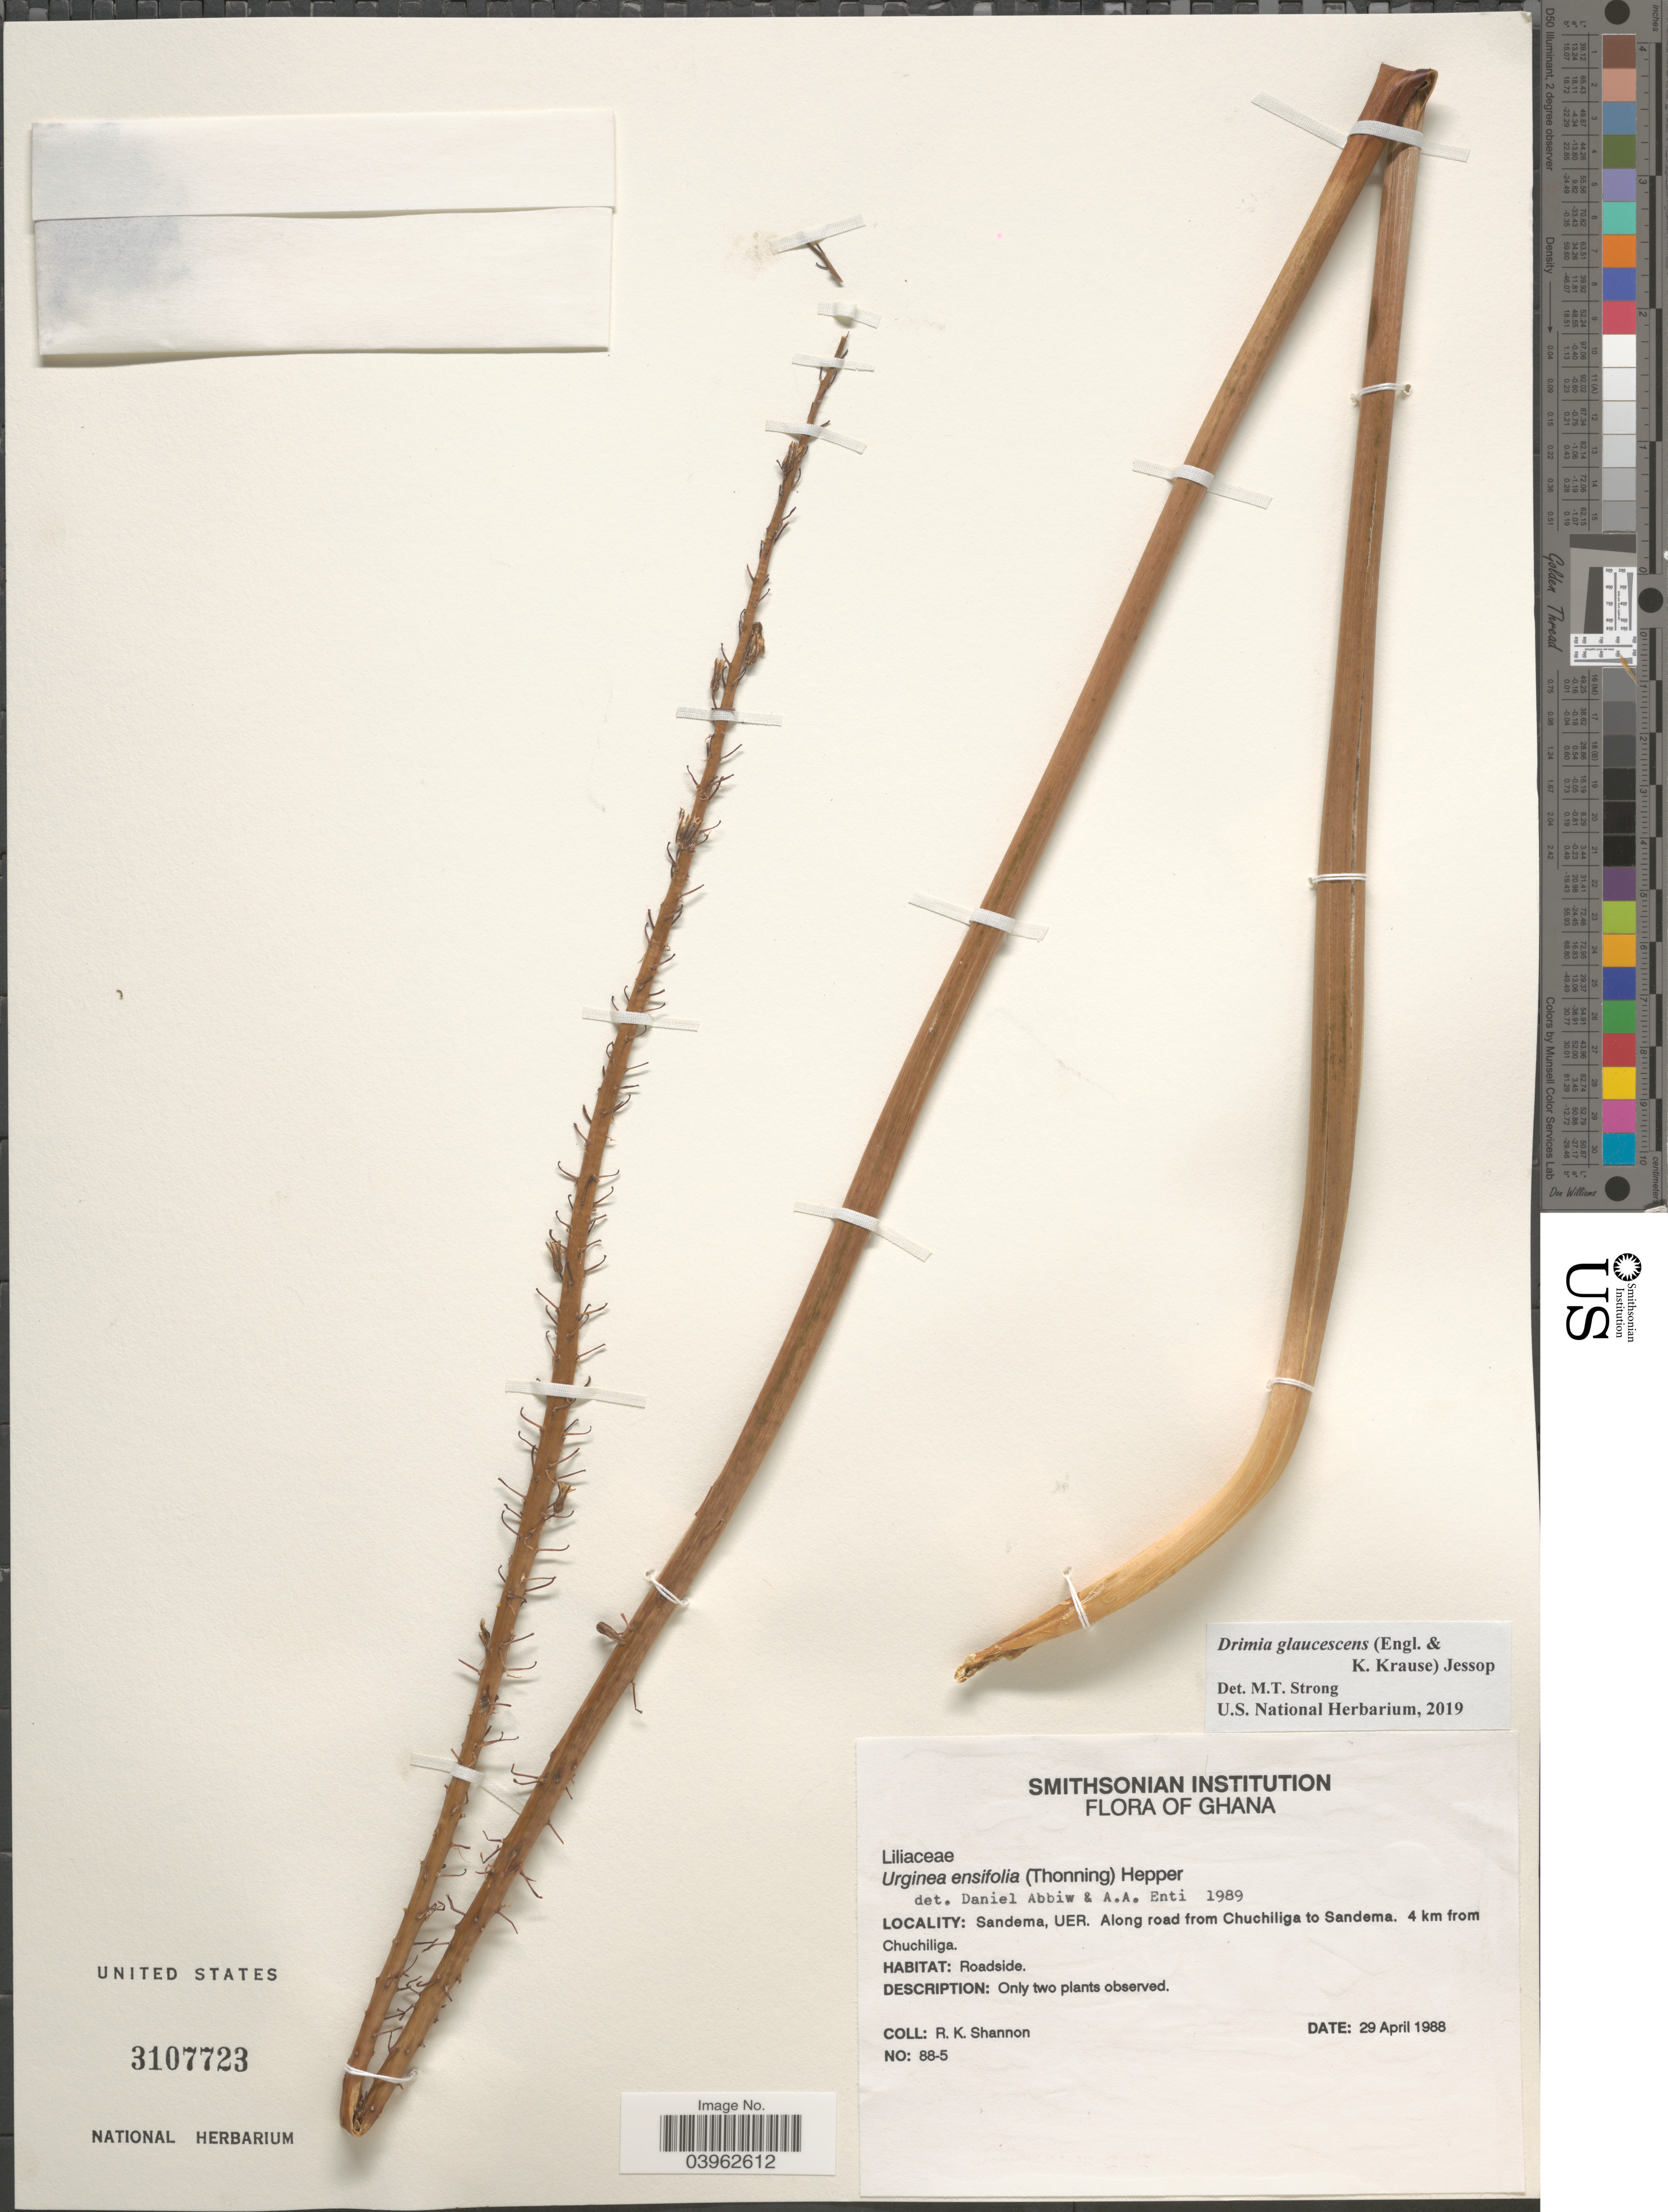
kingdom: Plantae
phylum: Tracheophyta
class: Liliopsida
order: Asparagales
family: Asparagaceae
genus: Drimia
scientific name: Drimia glaucescens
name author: (Engl. & K. Krause) H. Scholz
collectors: R. Shannon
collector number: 88-5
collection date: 1988-04-29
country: Ghana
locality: Sandema, UER. Along road from Chuchiliga to Sandema. 4 km from Chuchiliga.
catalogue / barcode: US 3107723